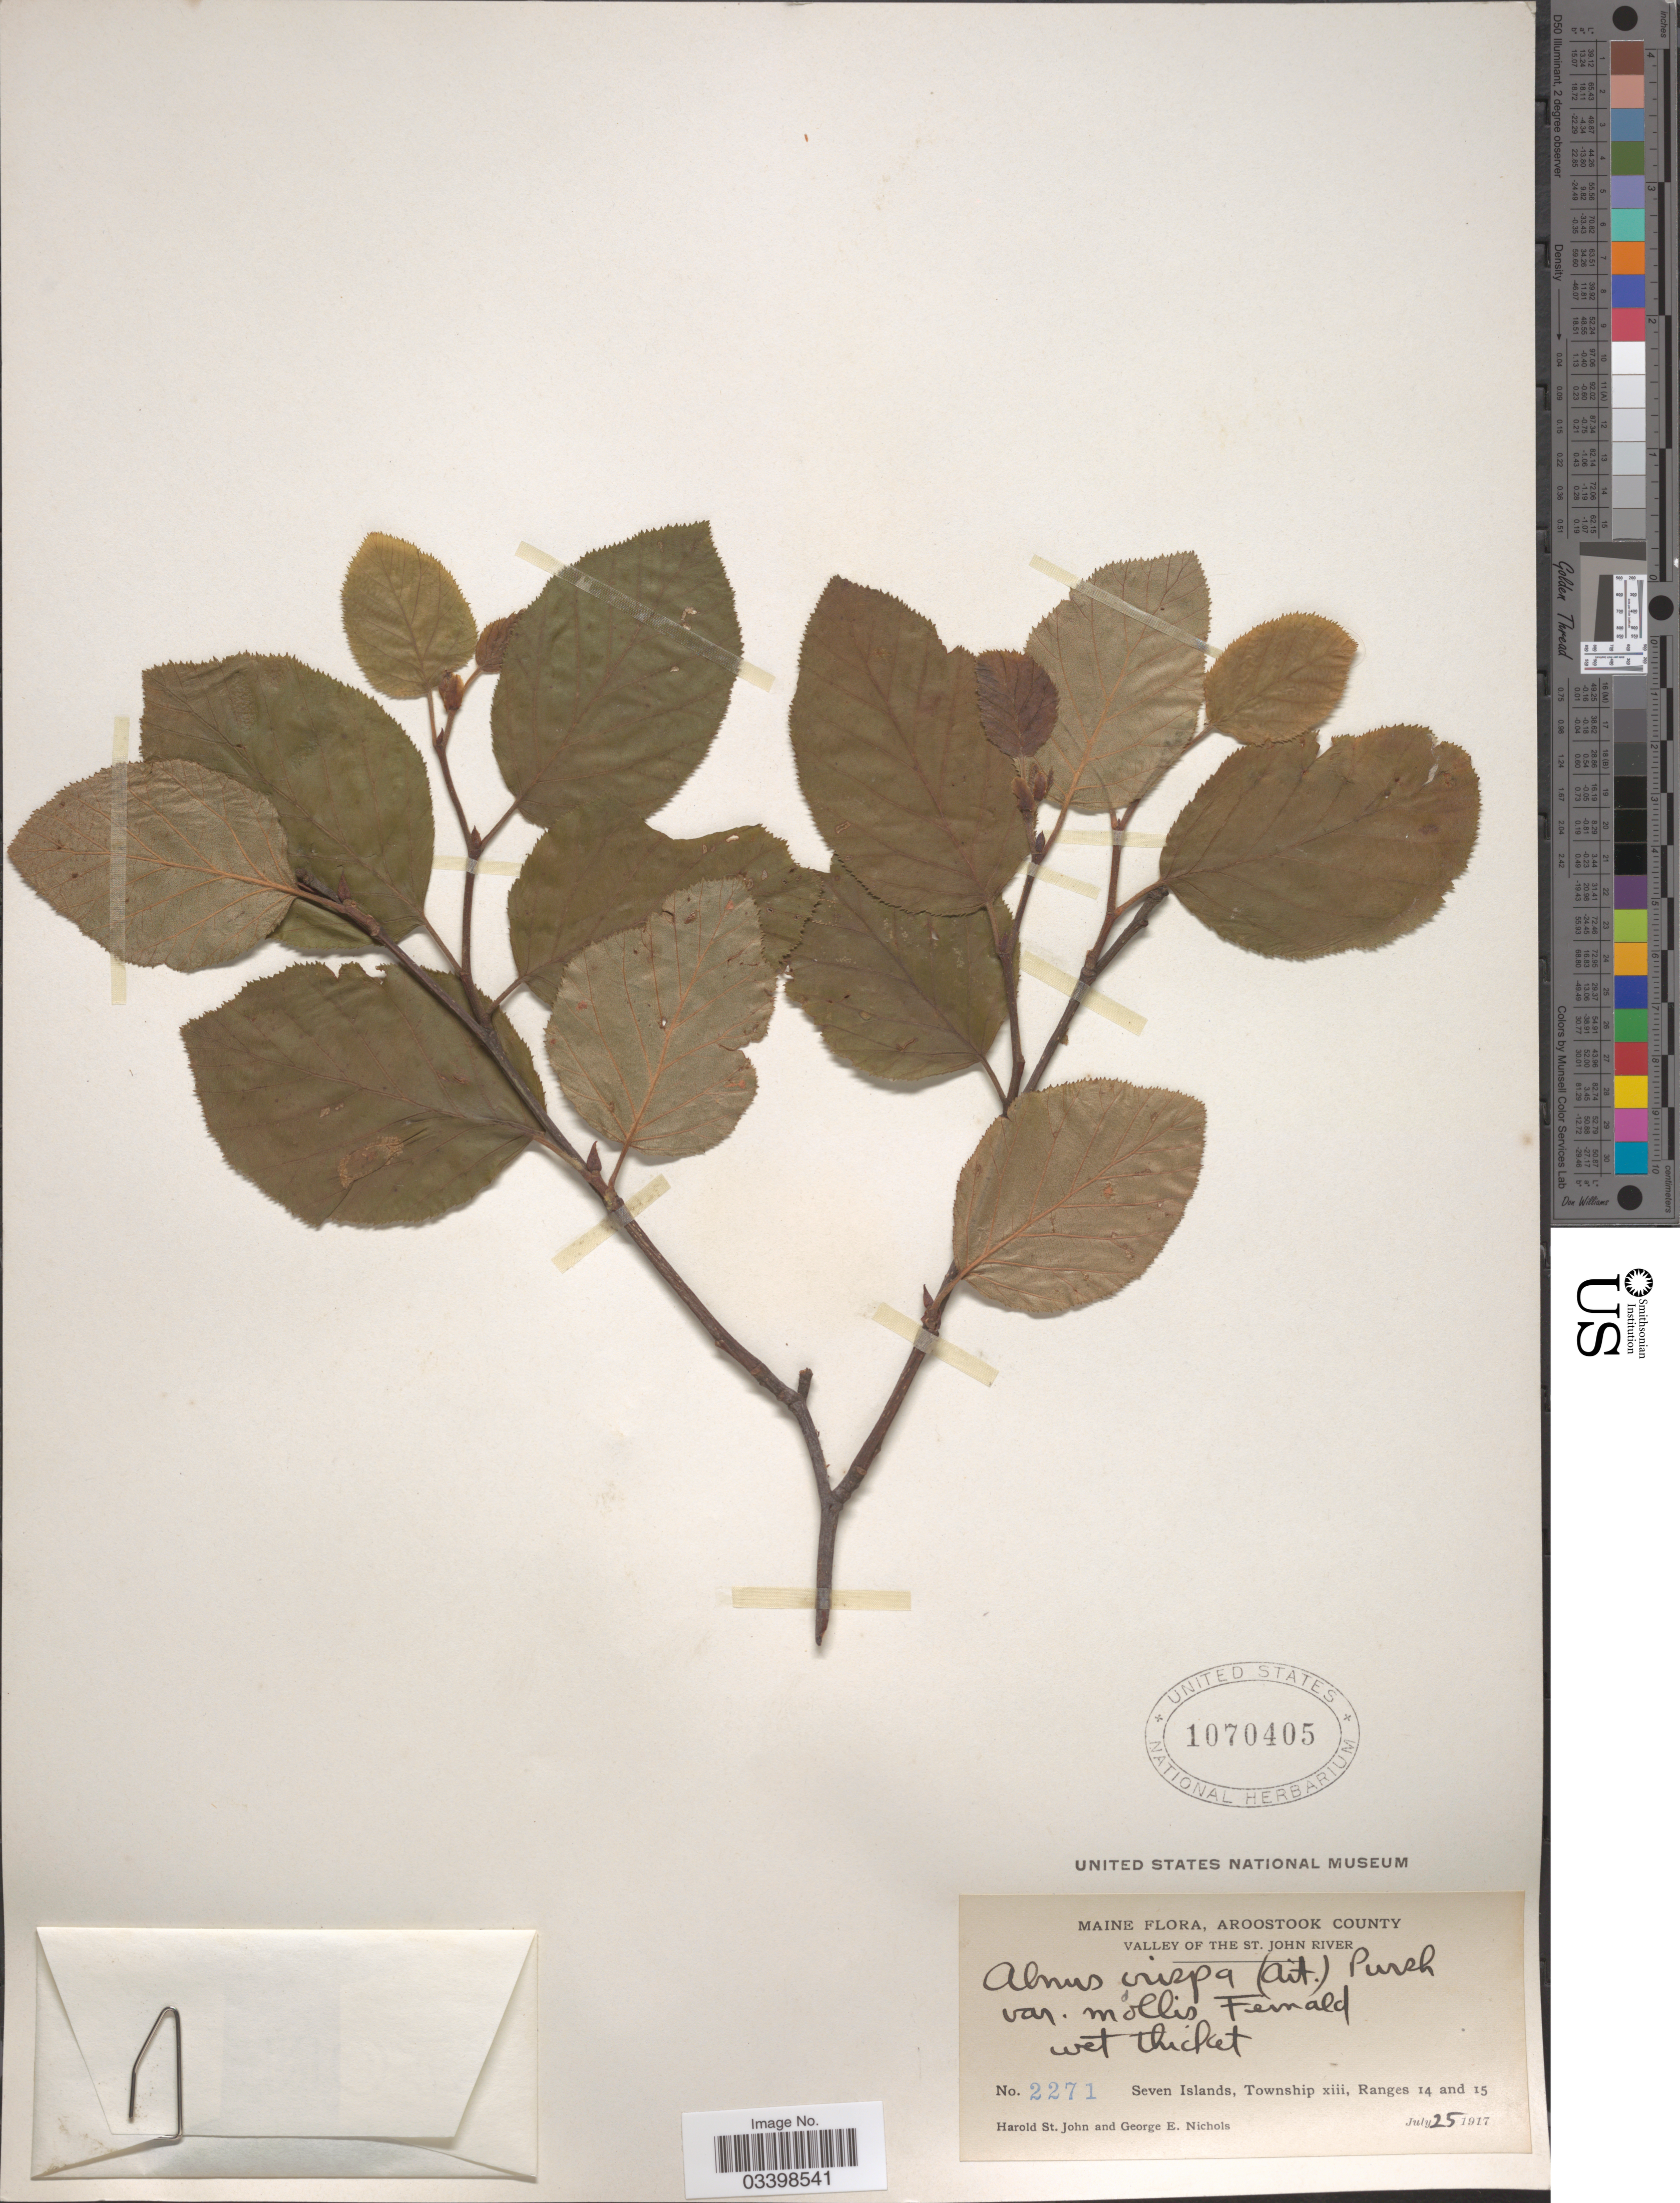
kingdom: Plantae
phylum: Tracheophyta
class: Magnoliopsida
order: Fagales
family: Betulaceae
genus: Alnus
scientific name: Alnus viridis subsp. crispa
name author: (Aiton) Turrill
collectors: H. St. John & G. E. Nichols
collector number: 2271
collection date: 1917-07-25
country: United States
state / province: Maine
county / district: Aroostook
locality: Valley of the St. John River. Seven Islands, Township xiii, Ranges 14 and 15.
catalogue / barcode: US 1070405